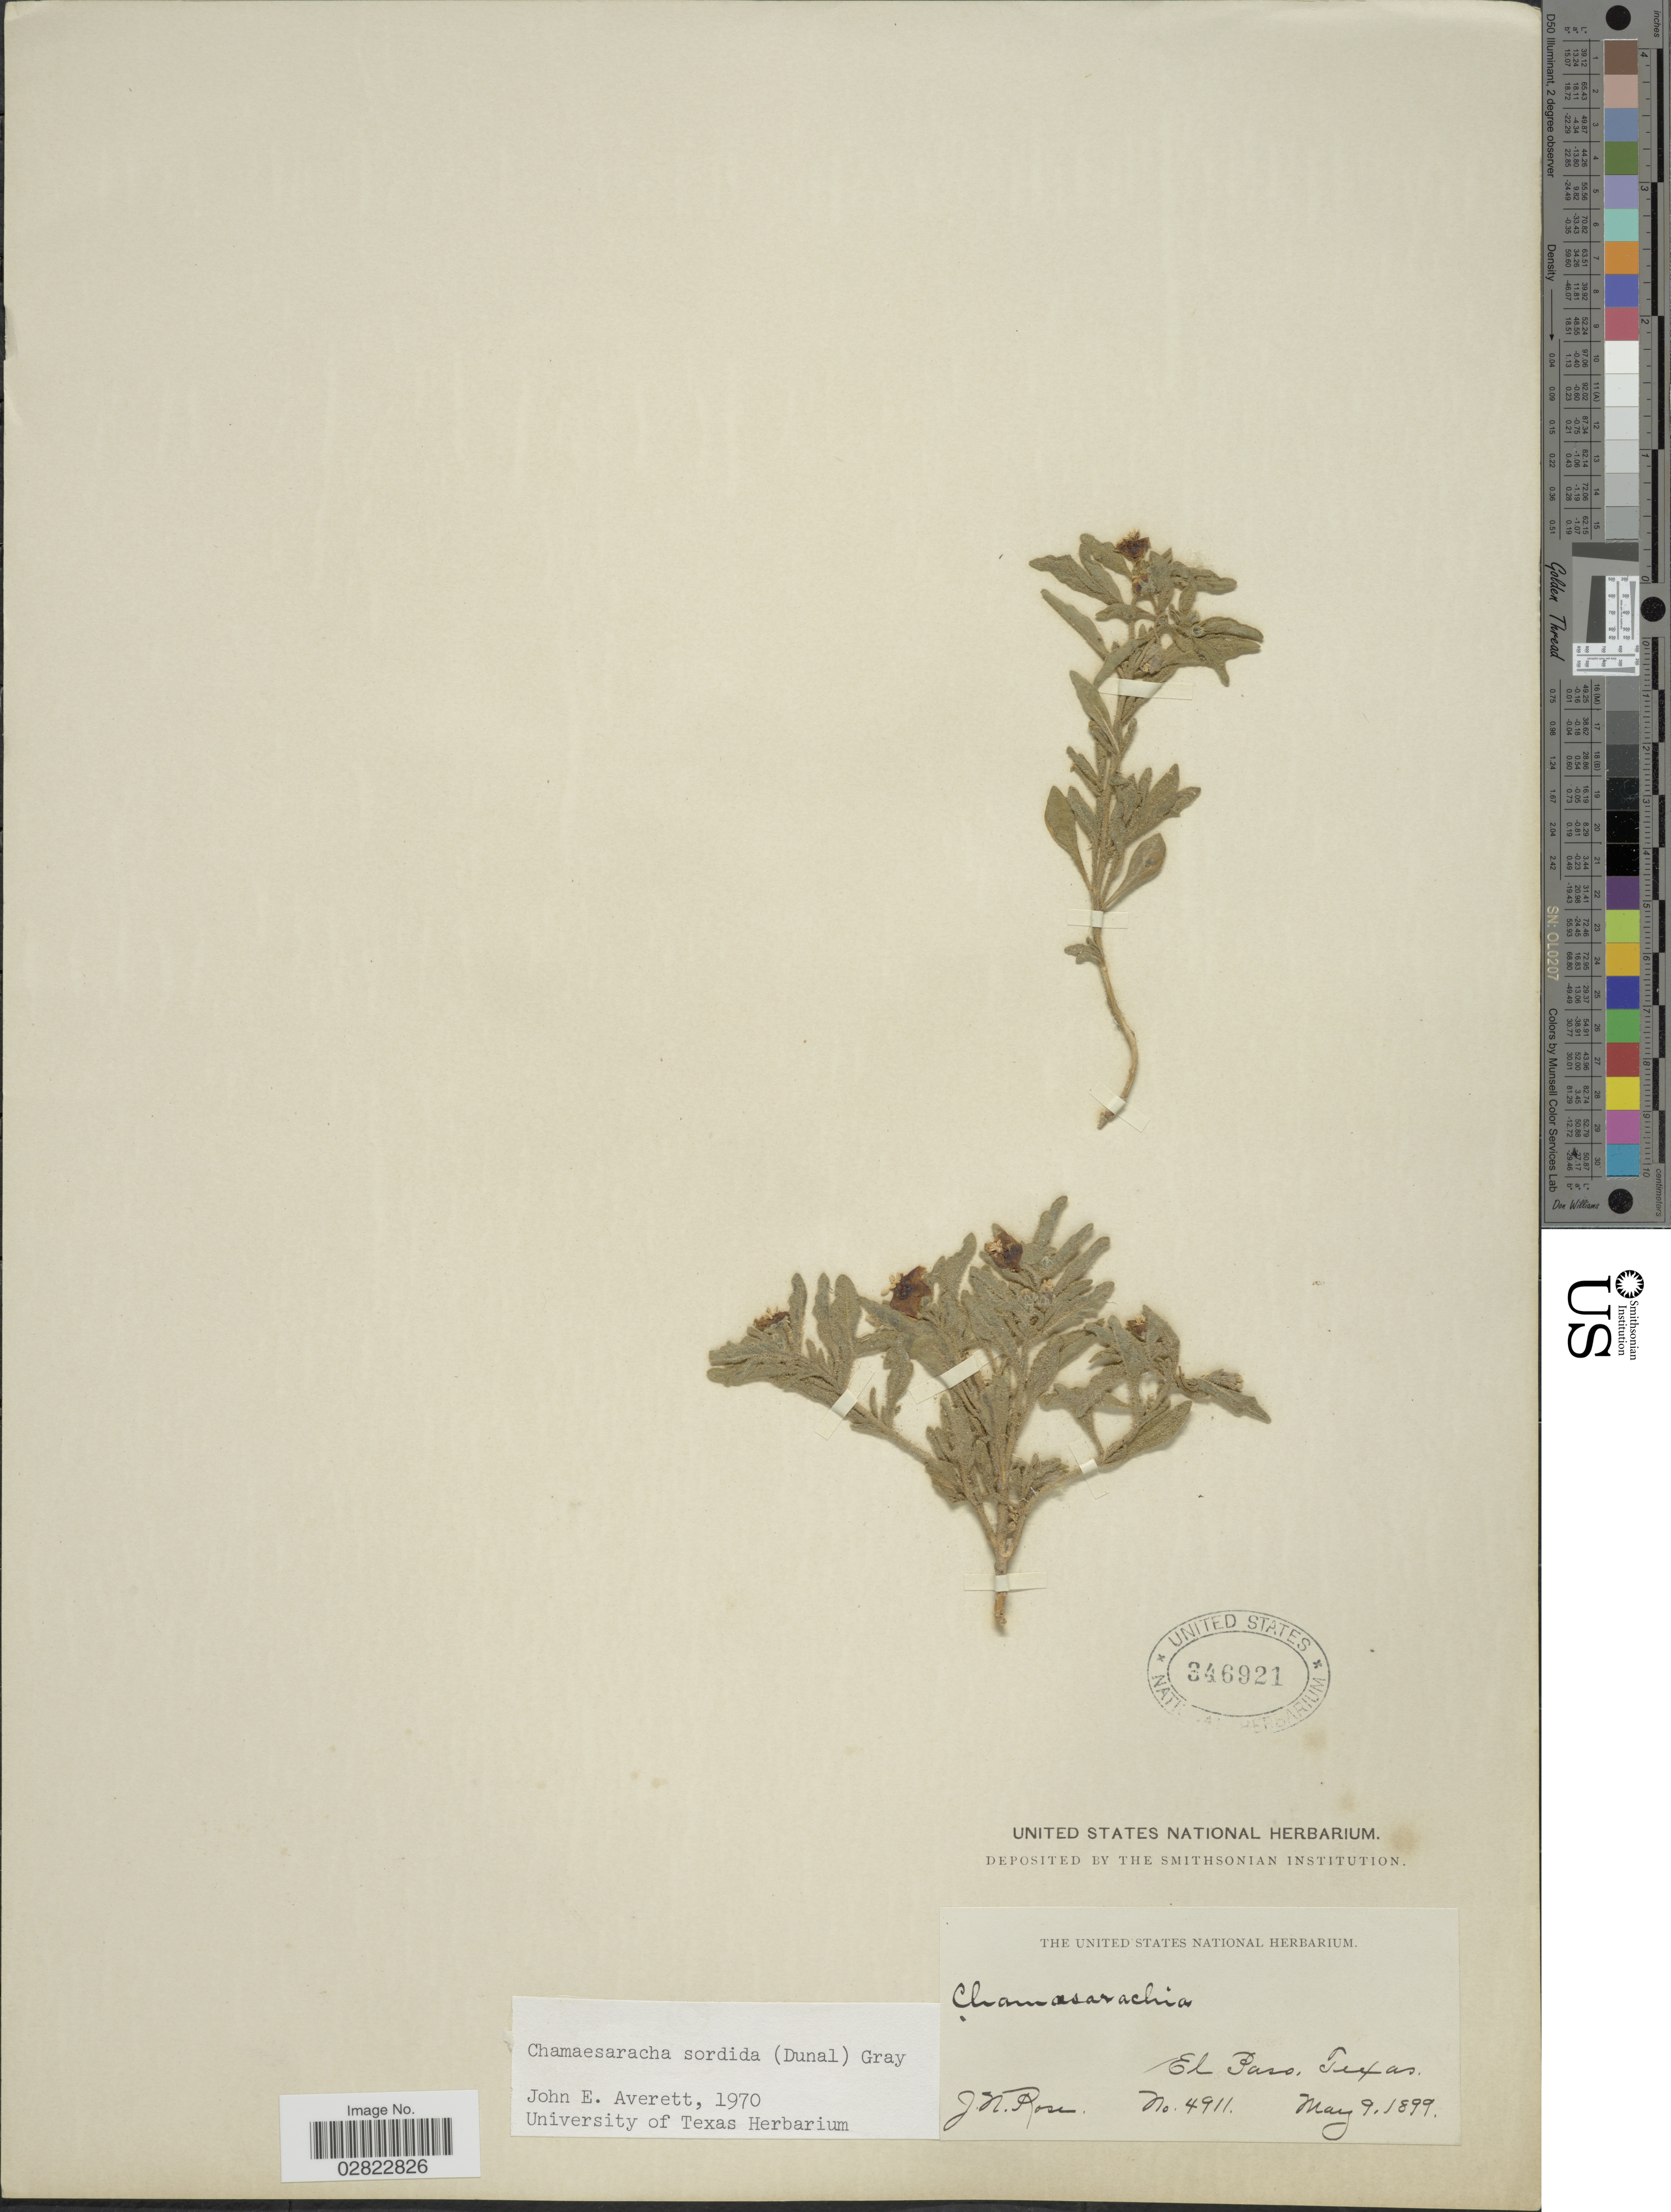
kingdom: Plantae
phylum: Tracheophyta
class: Magnoliopsida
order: Solanales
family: Solanaceae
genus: Chamaesaracha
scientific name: Chamaesaracha sordida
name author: (Dunal) S.F. Gray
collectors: J. N. Rose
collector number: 4911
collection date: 1899-05-09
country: United States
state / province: Texas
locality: El Paso.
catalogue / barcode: US 346921